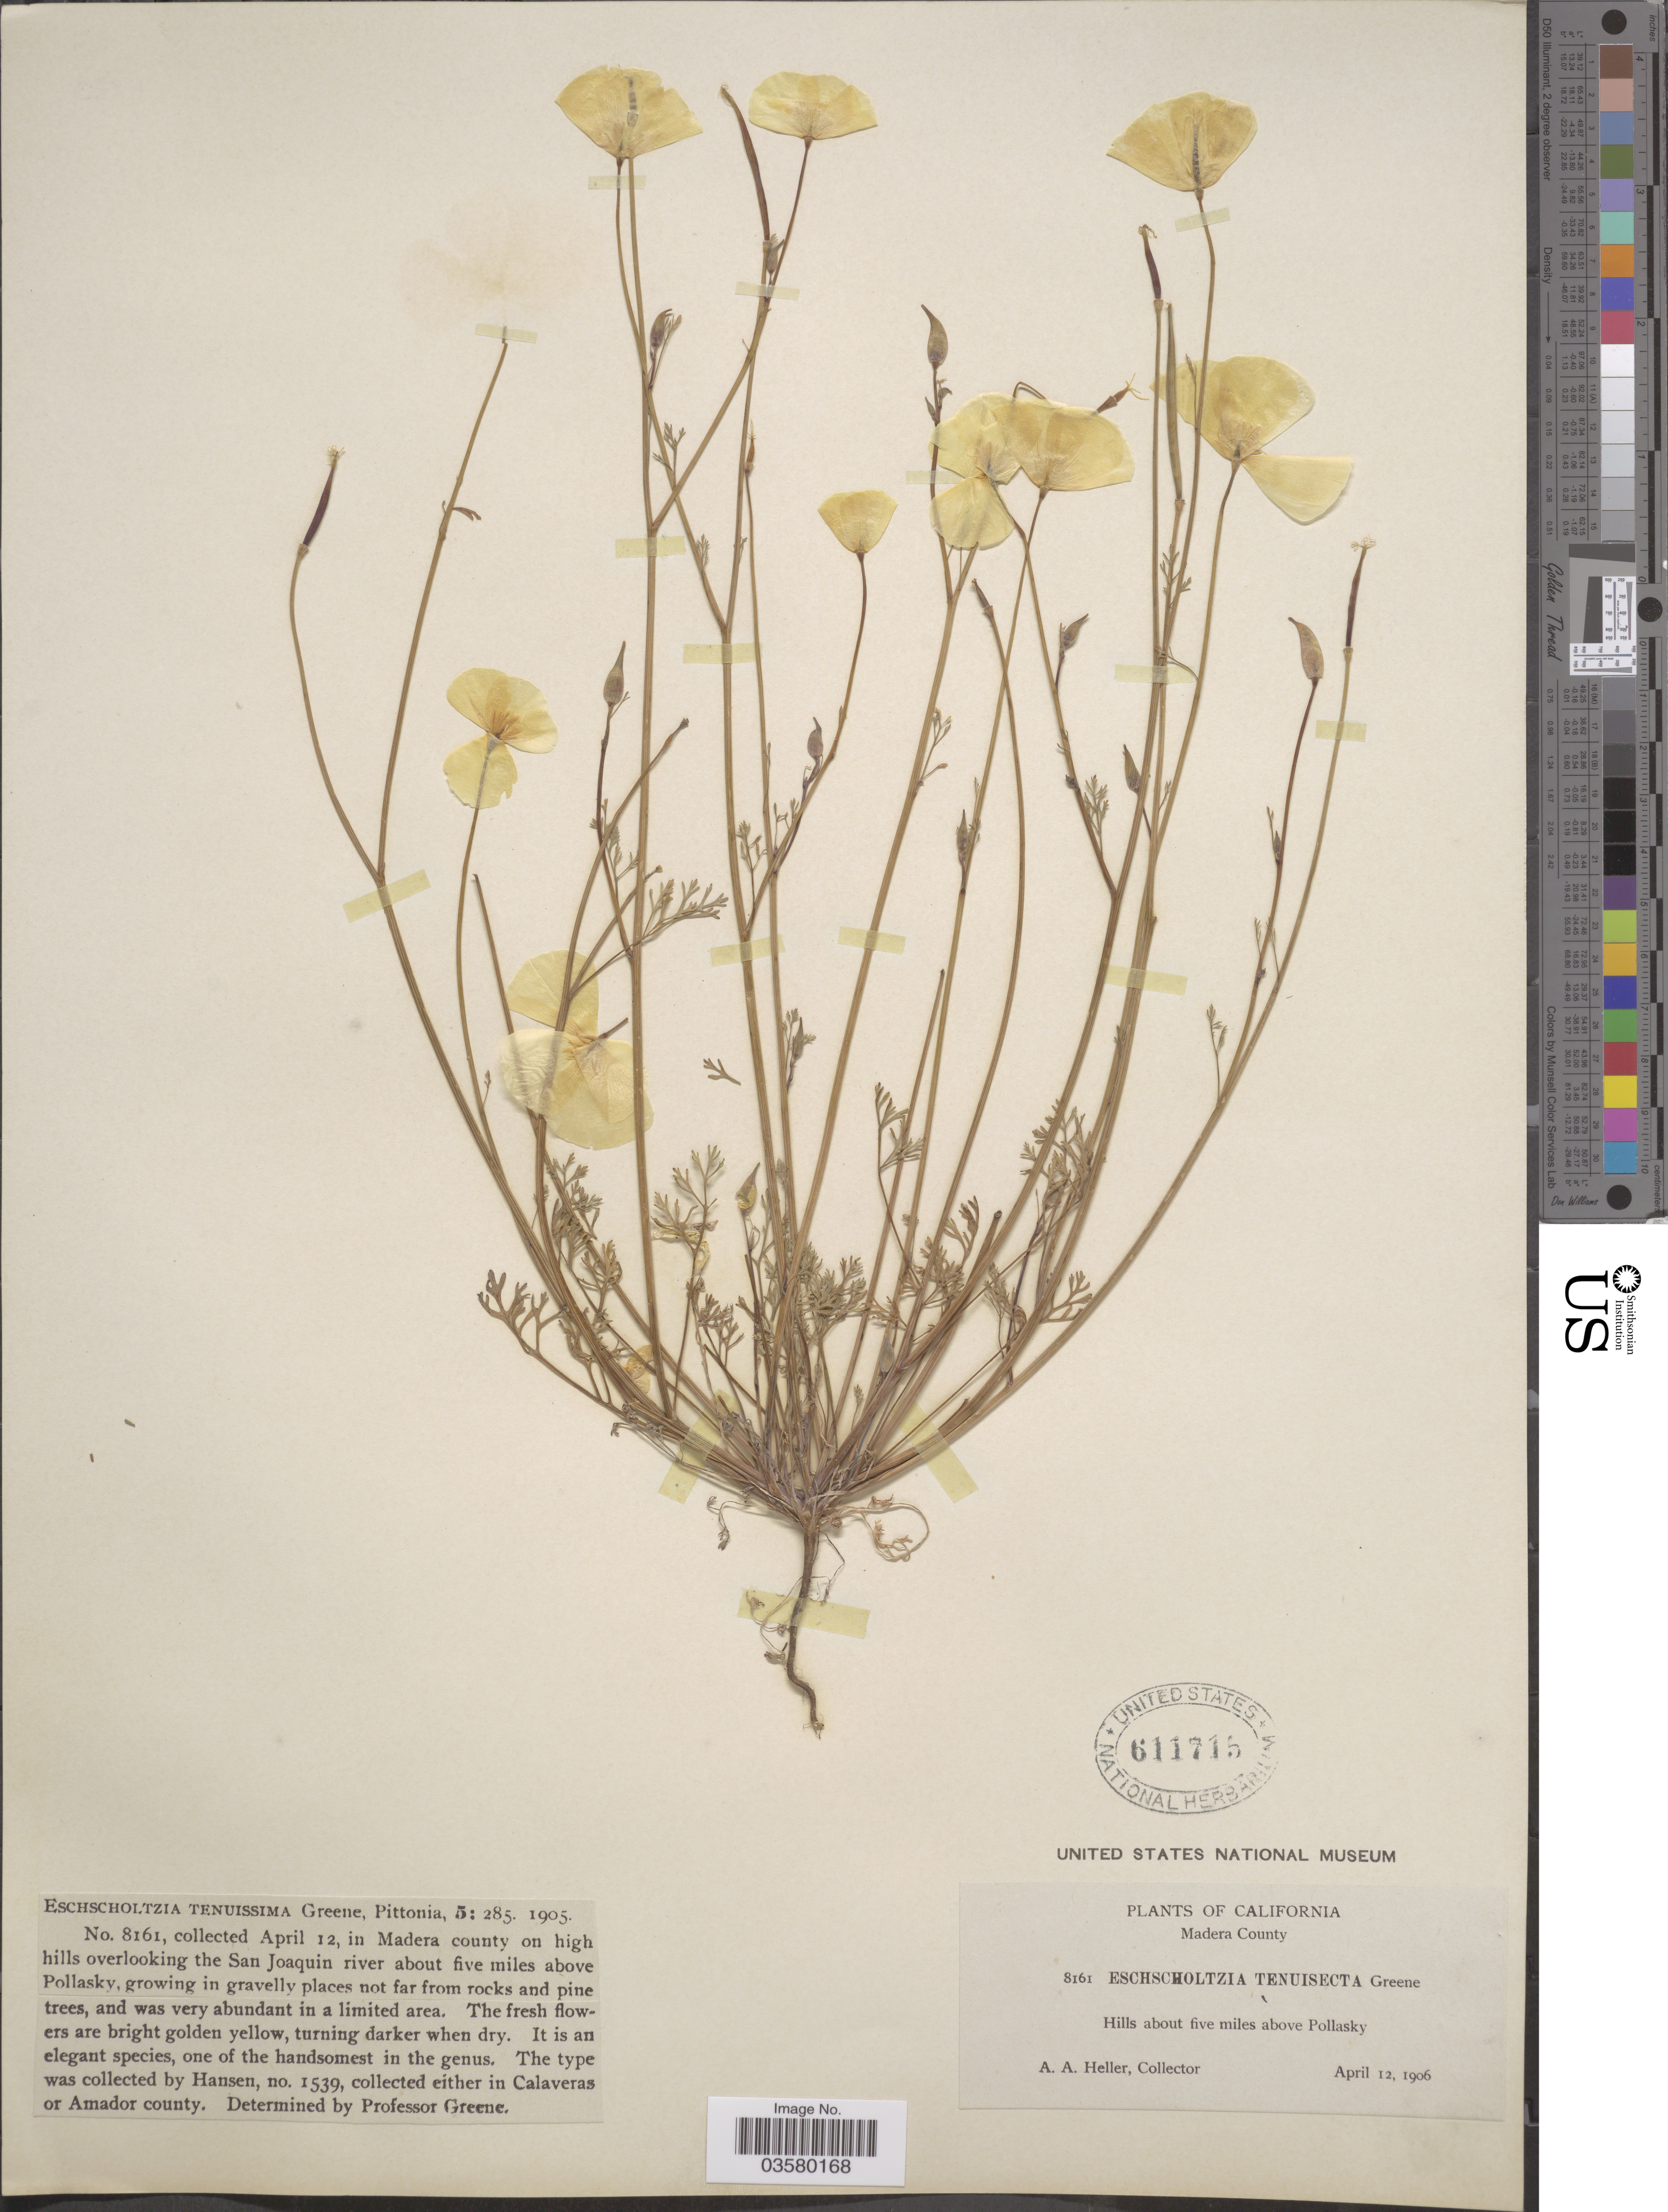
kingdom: Plantae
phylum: Tracheophyta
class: Magnoliopsida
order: Ranunculales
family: Papaveraceae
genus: Eschscholzia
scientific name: Eschscholzia caespitosa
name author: Benth.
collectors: A. A. Heller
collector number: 8161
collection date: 1906-04-12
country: United States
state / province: California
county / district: Madera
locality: In Madera County on high hills overlooking the San Joaquin river about five miles above Pollasky.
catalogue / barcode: US 611715